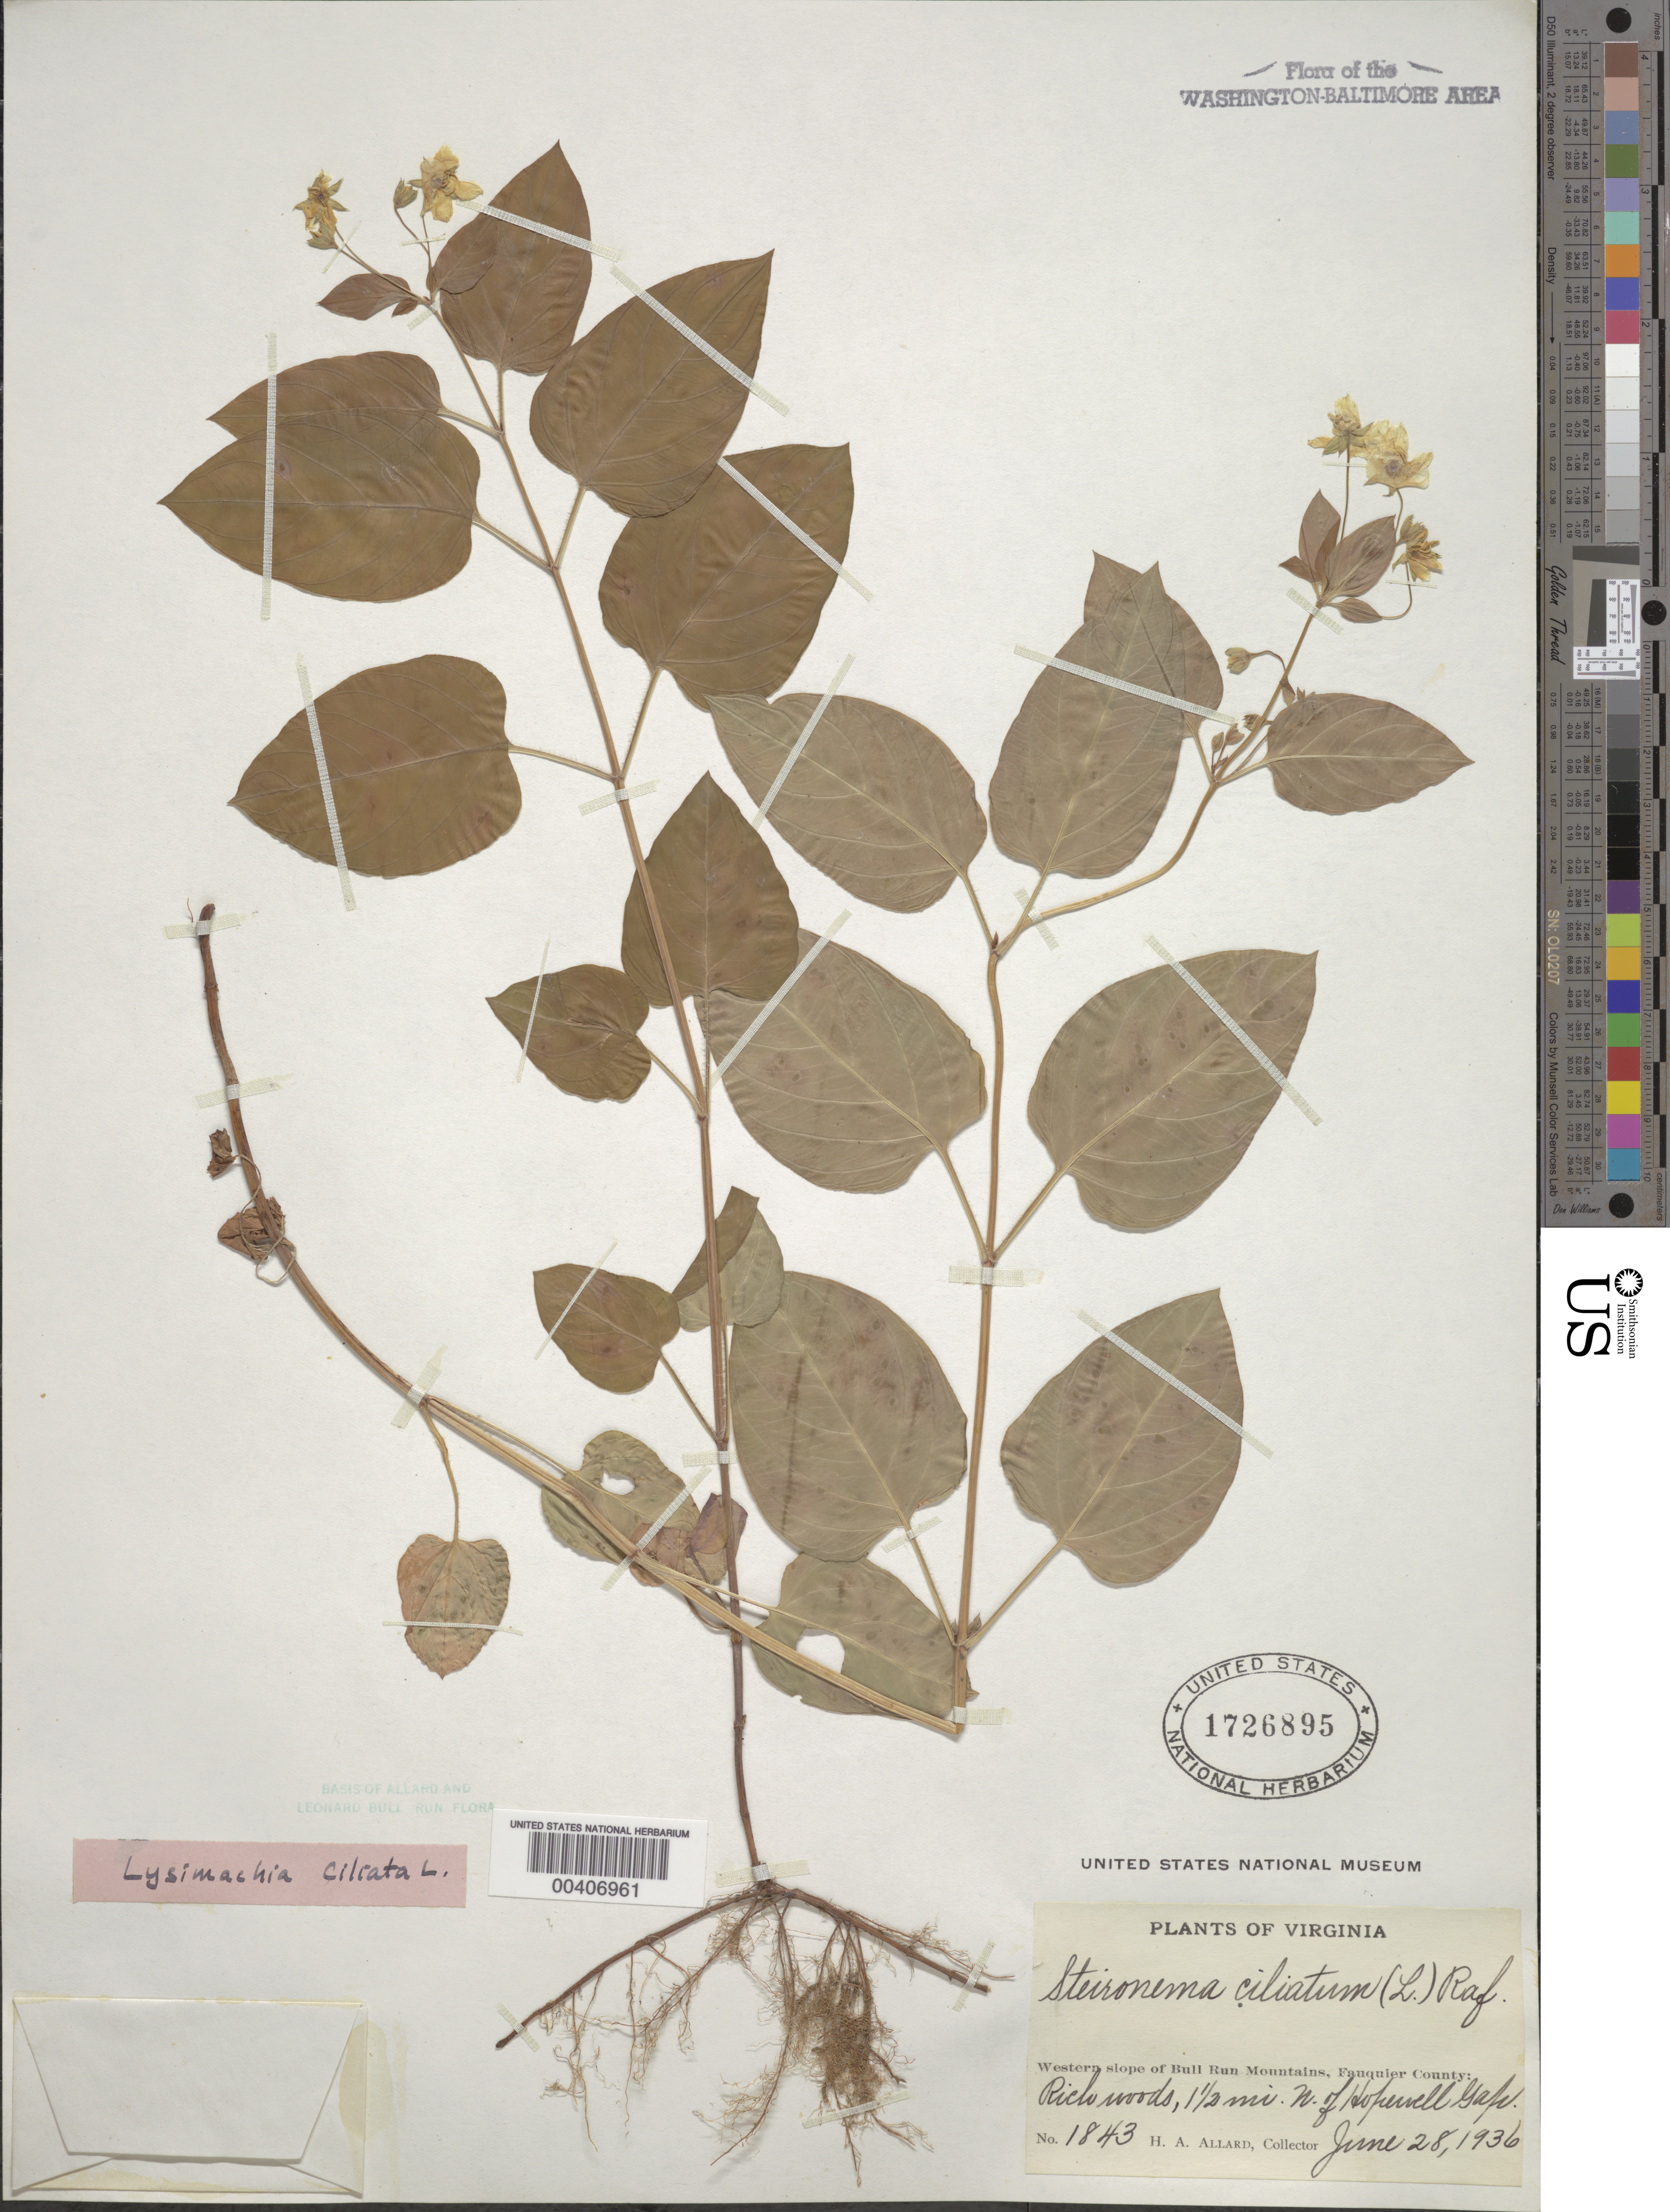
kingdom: Plantae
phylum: Tracheophyta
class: Magnoliopsida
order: Ericales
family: Primulaceae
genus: Lysimachia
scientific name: Lysimachia ciliata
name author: L.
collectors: H. A. Allard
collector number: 1843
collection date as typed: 28 Jun 1936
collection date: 1936-06-28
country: United States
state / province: Virginia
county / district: Fauquier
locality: North of Hopewell Gap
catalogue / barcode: US 1726895